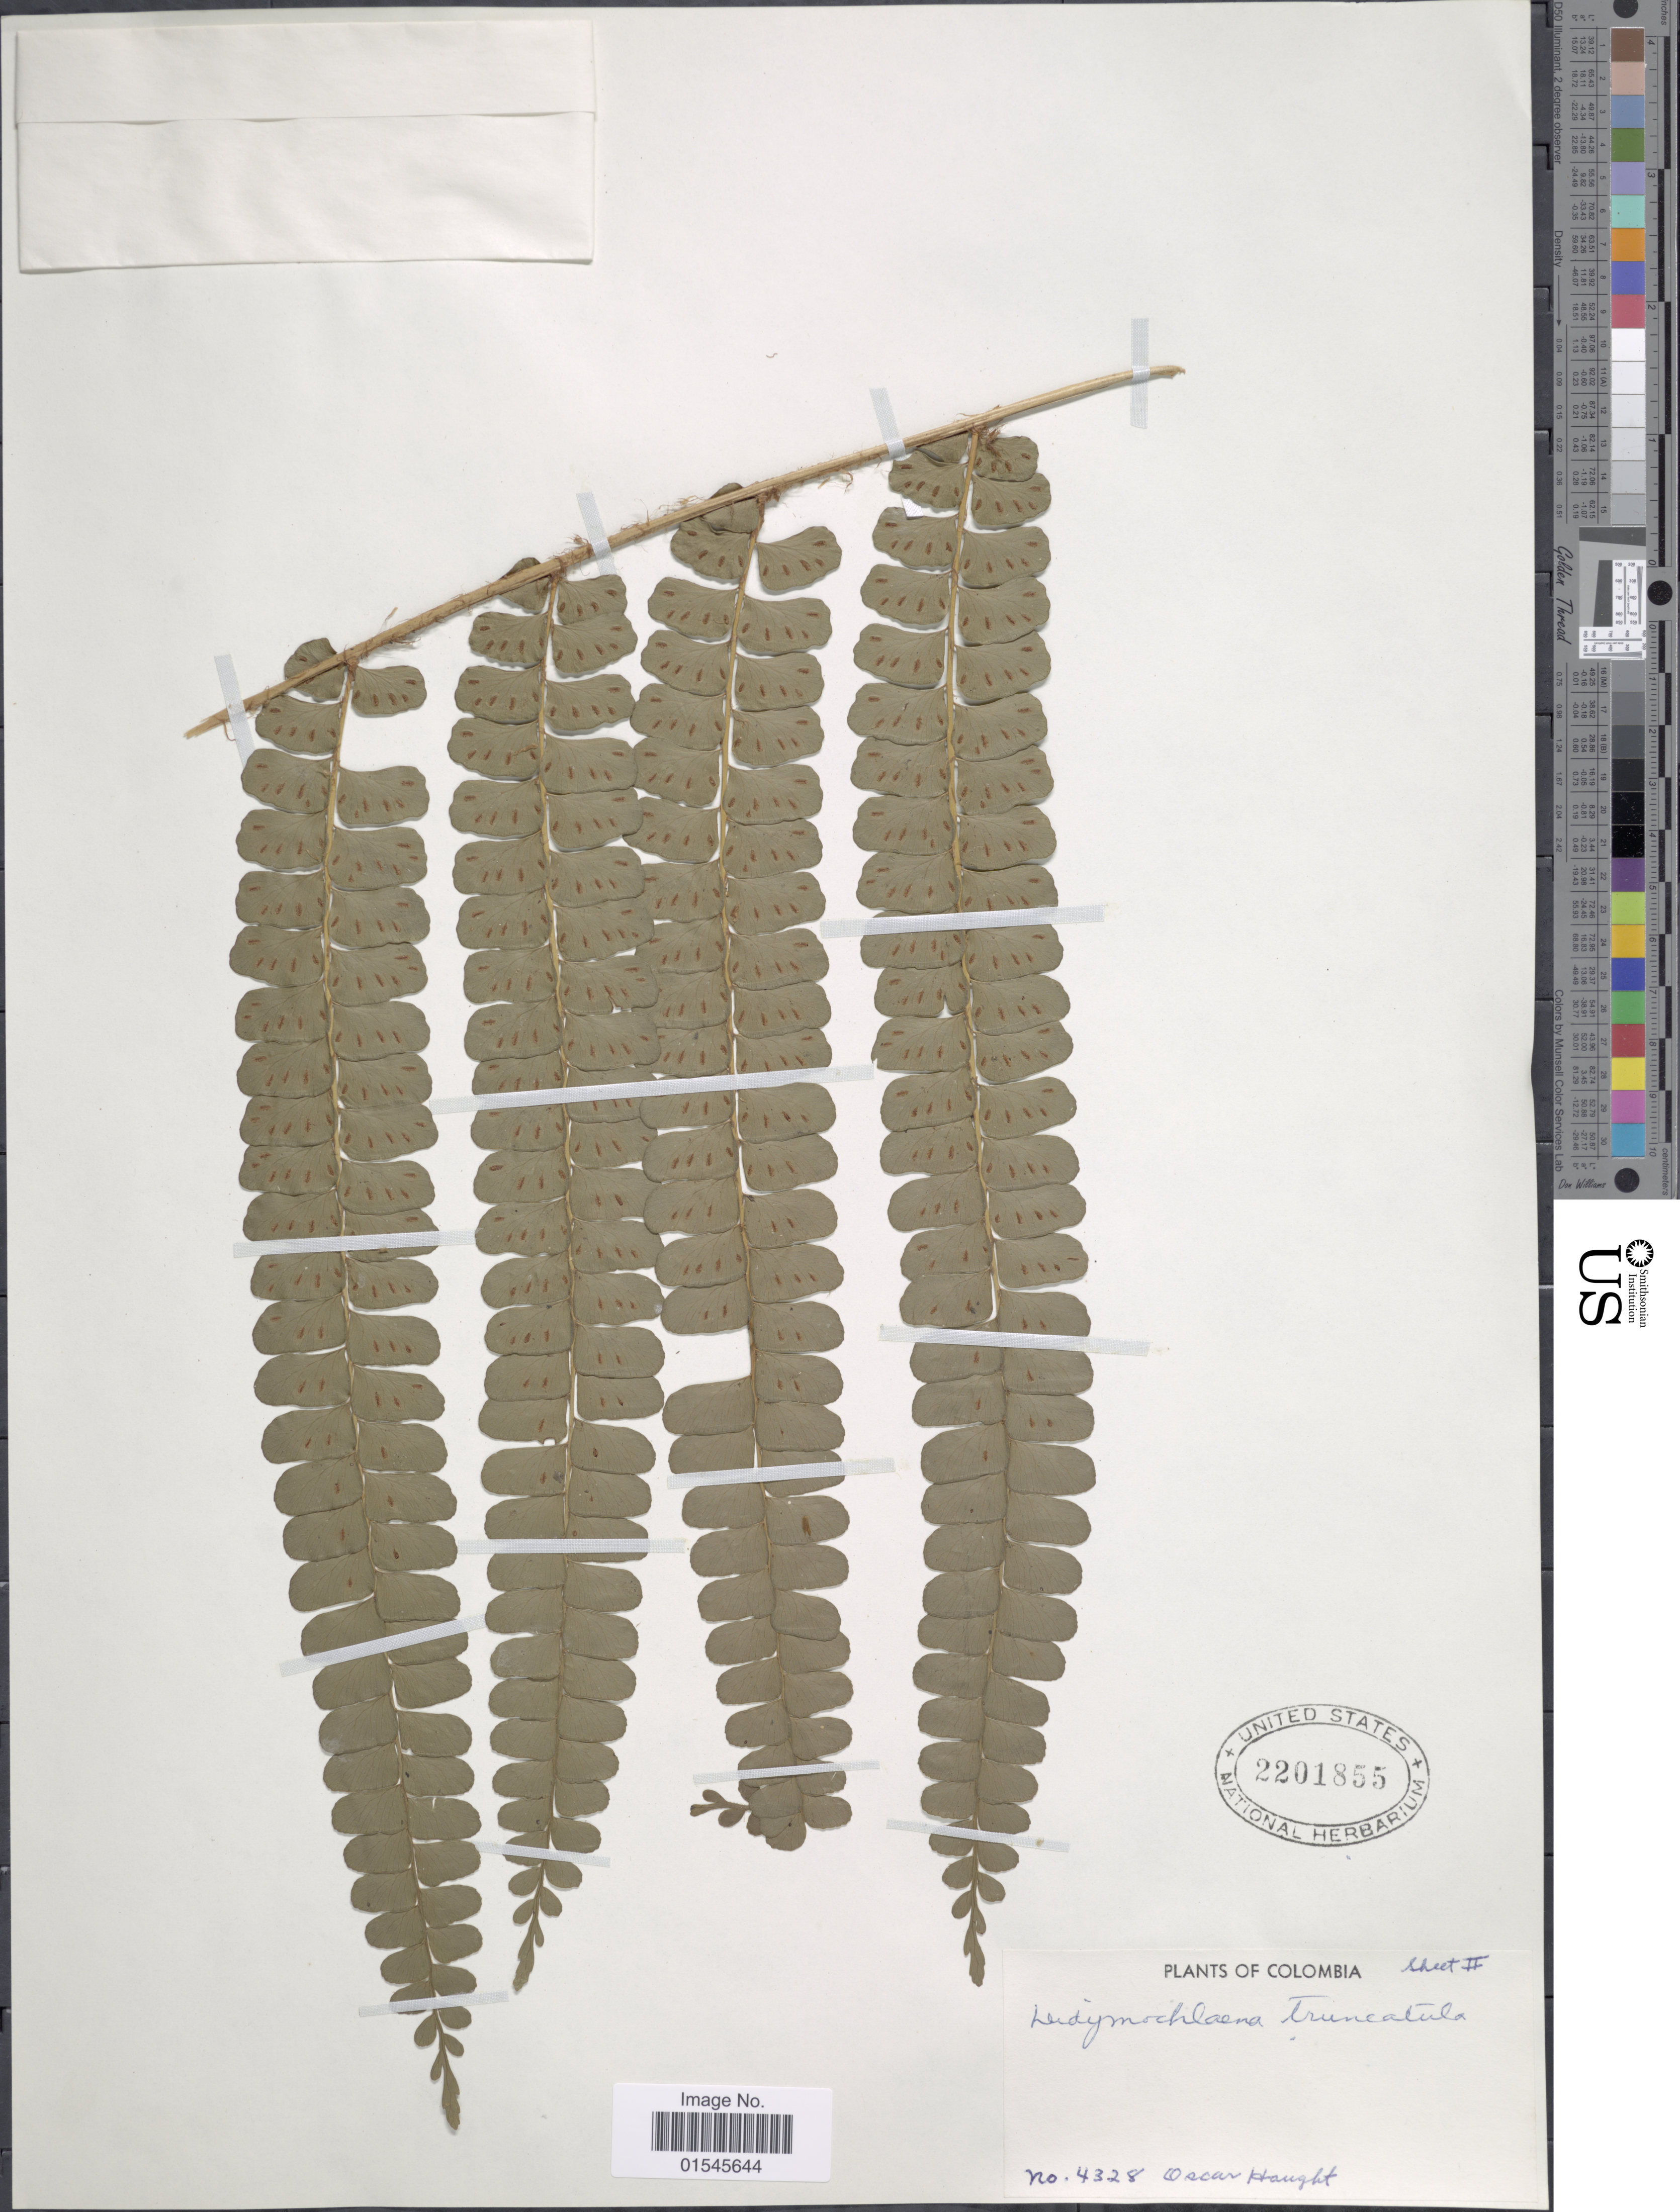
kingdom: Plantae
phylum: Tracheophyta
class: Polypodiopsida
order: Polypodiales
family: Didymochlaenaceae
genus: Didymochlaena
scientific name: Didymochlaena truncatula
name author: (Sw.) J. Sm.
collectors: O. L. Haught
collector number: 4328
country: Colombia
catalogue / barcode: US 22018555